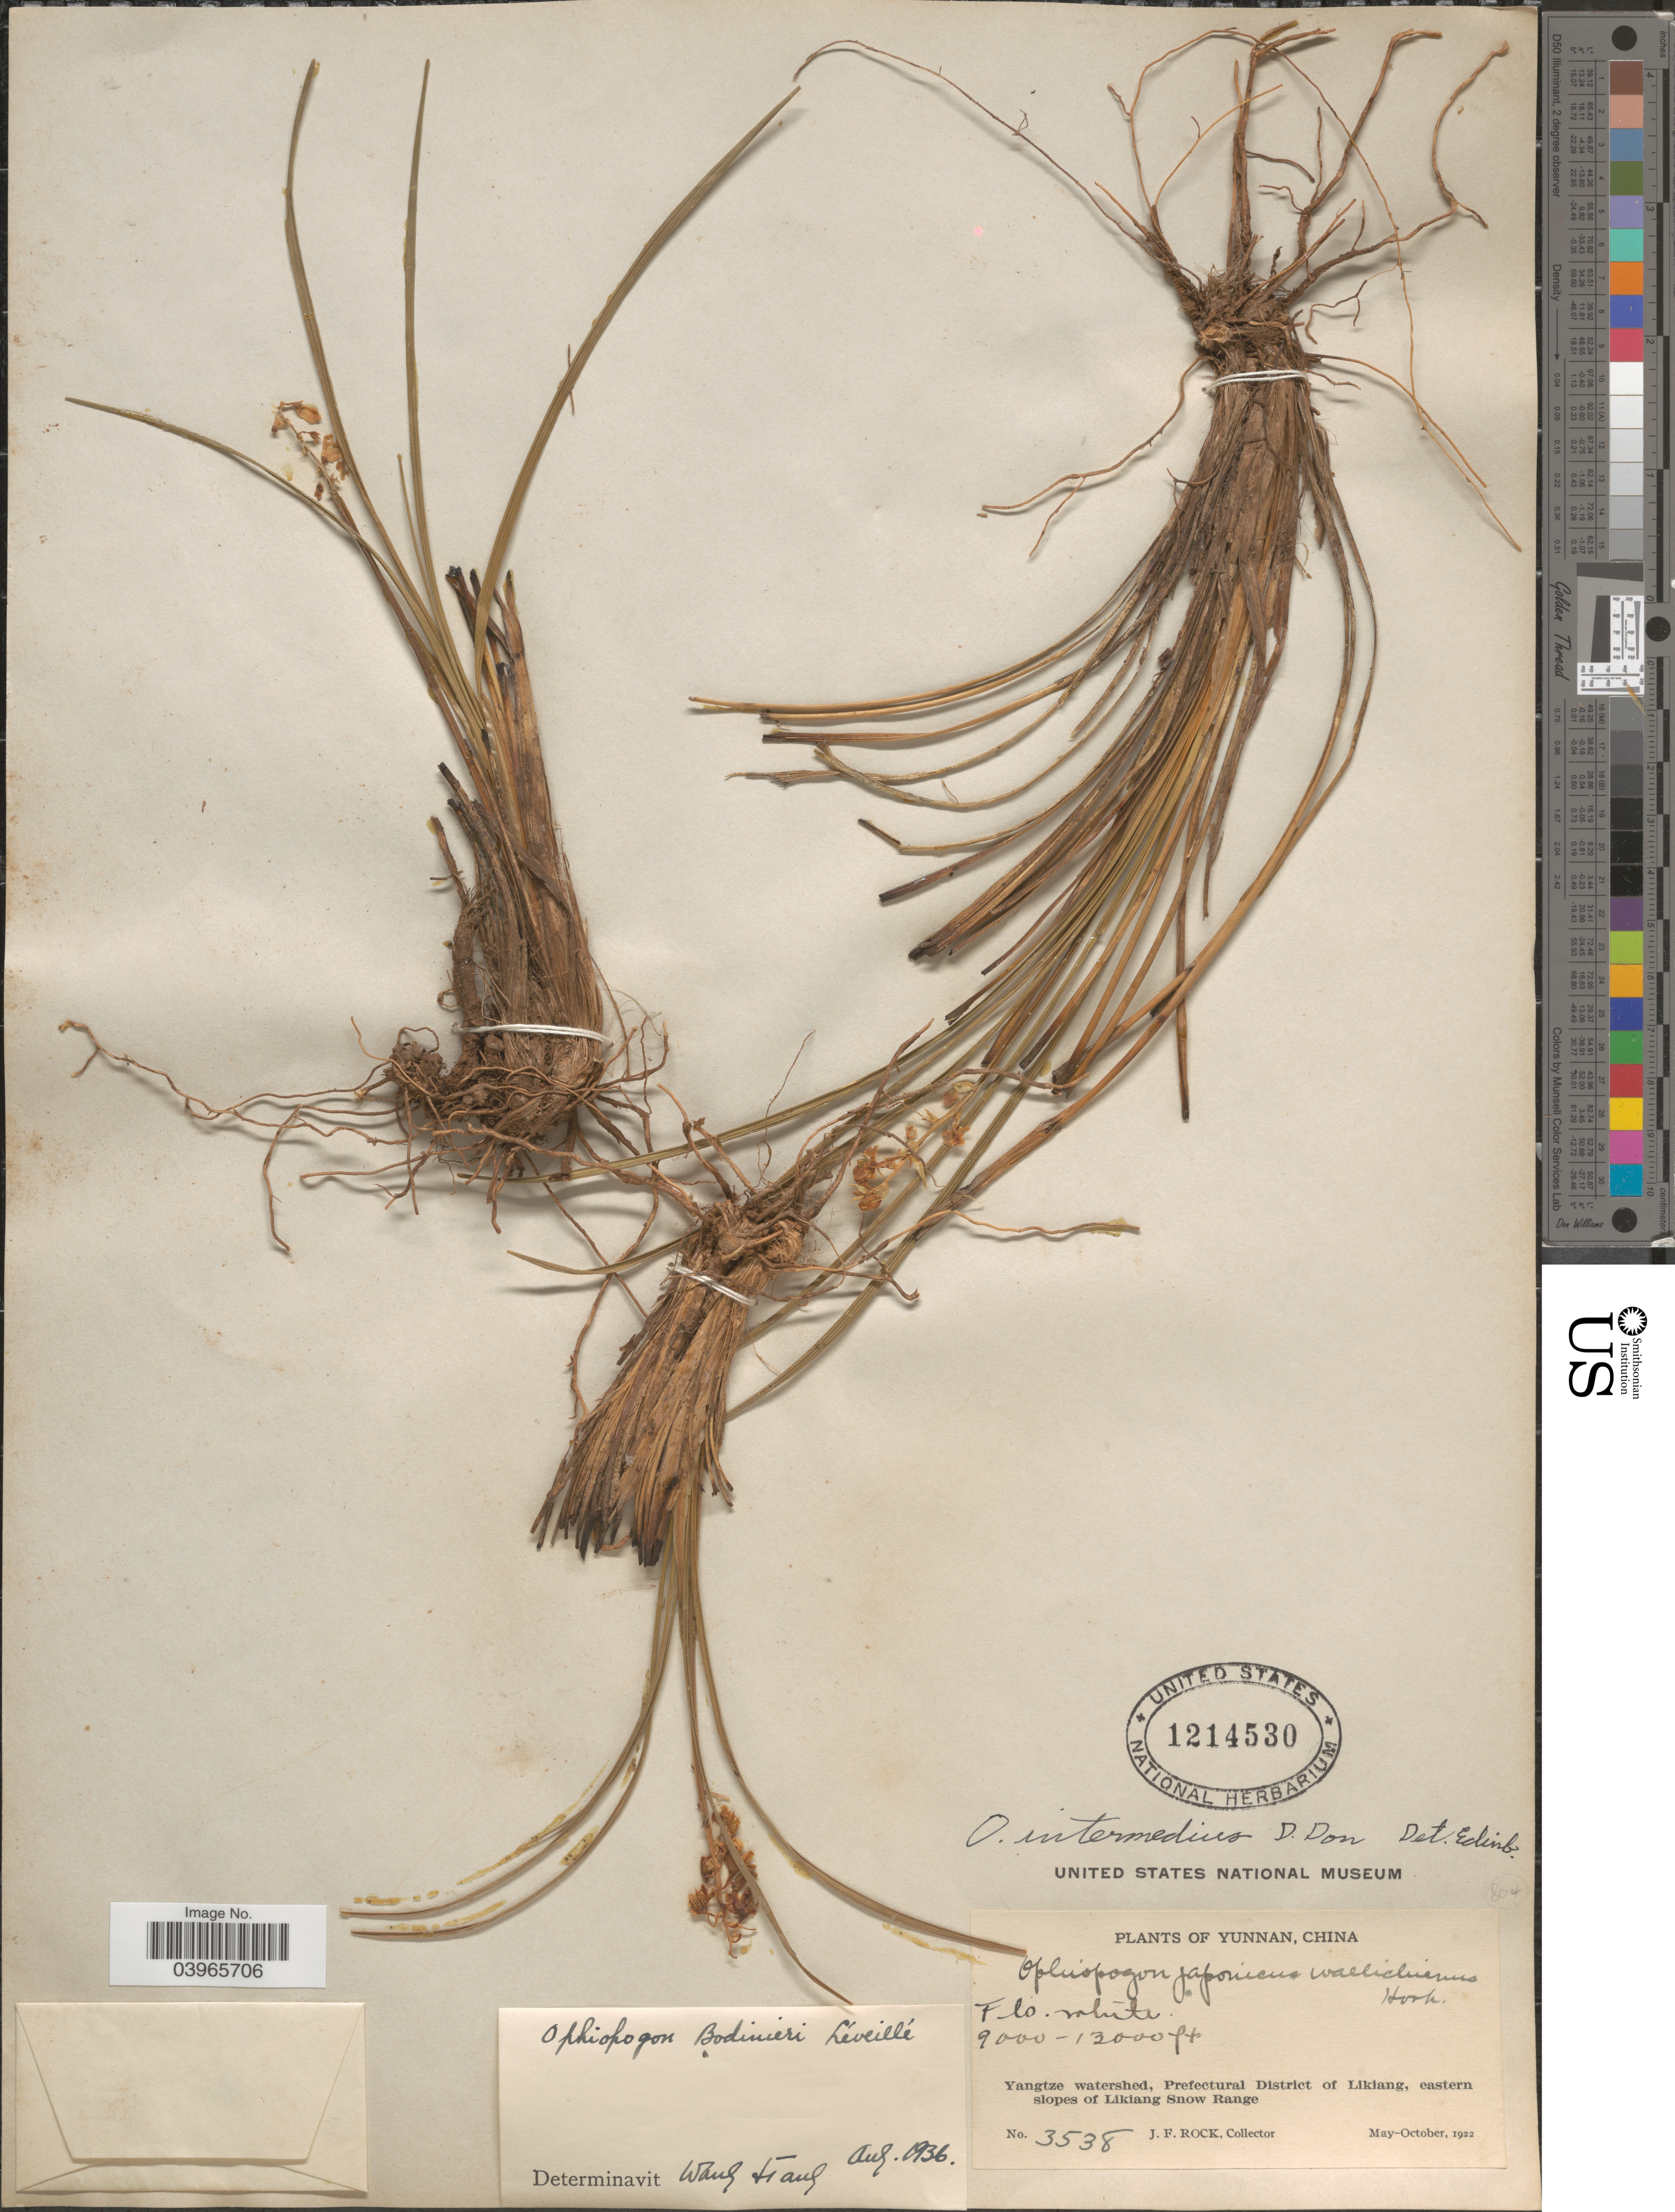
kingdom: Plantae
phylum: Tracheophyta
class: Liliopsida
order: Asparagales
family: Asparagaceae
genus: Ophiopogon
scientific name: Ophiopogon bodinieri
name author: H. Lév.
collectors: J. Rock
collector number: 3538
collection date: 1922-05/1922-10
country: China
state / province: Yunnan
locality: Yangtze watershed, Prefectural District of Likiang, eastern slopes of Likiang Snow Range.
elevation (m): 2743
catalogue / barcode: US 1214530